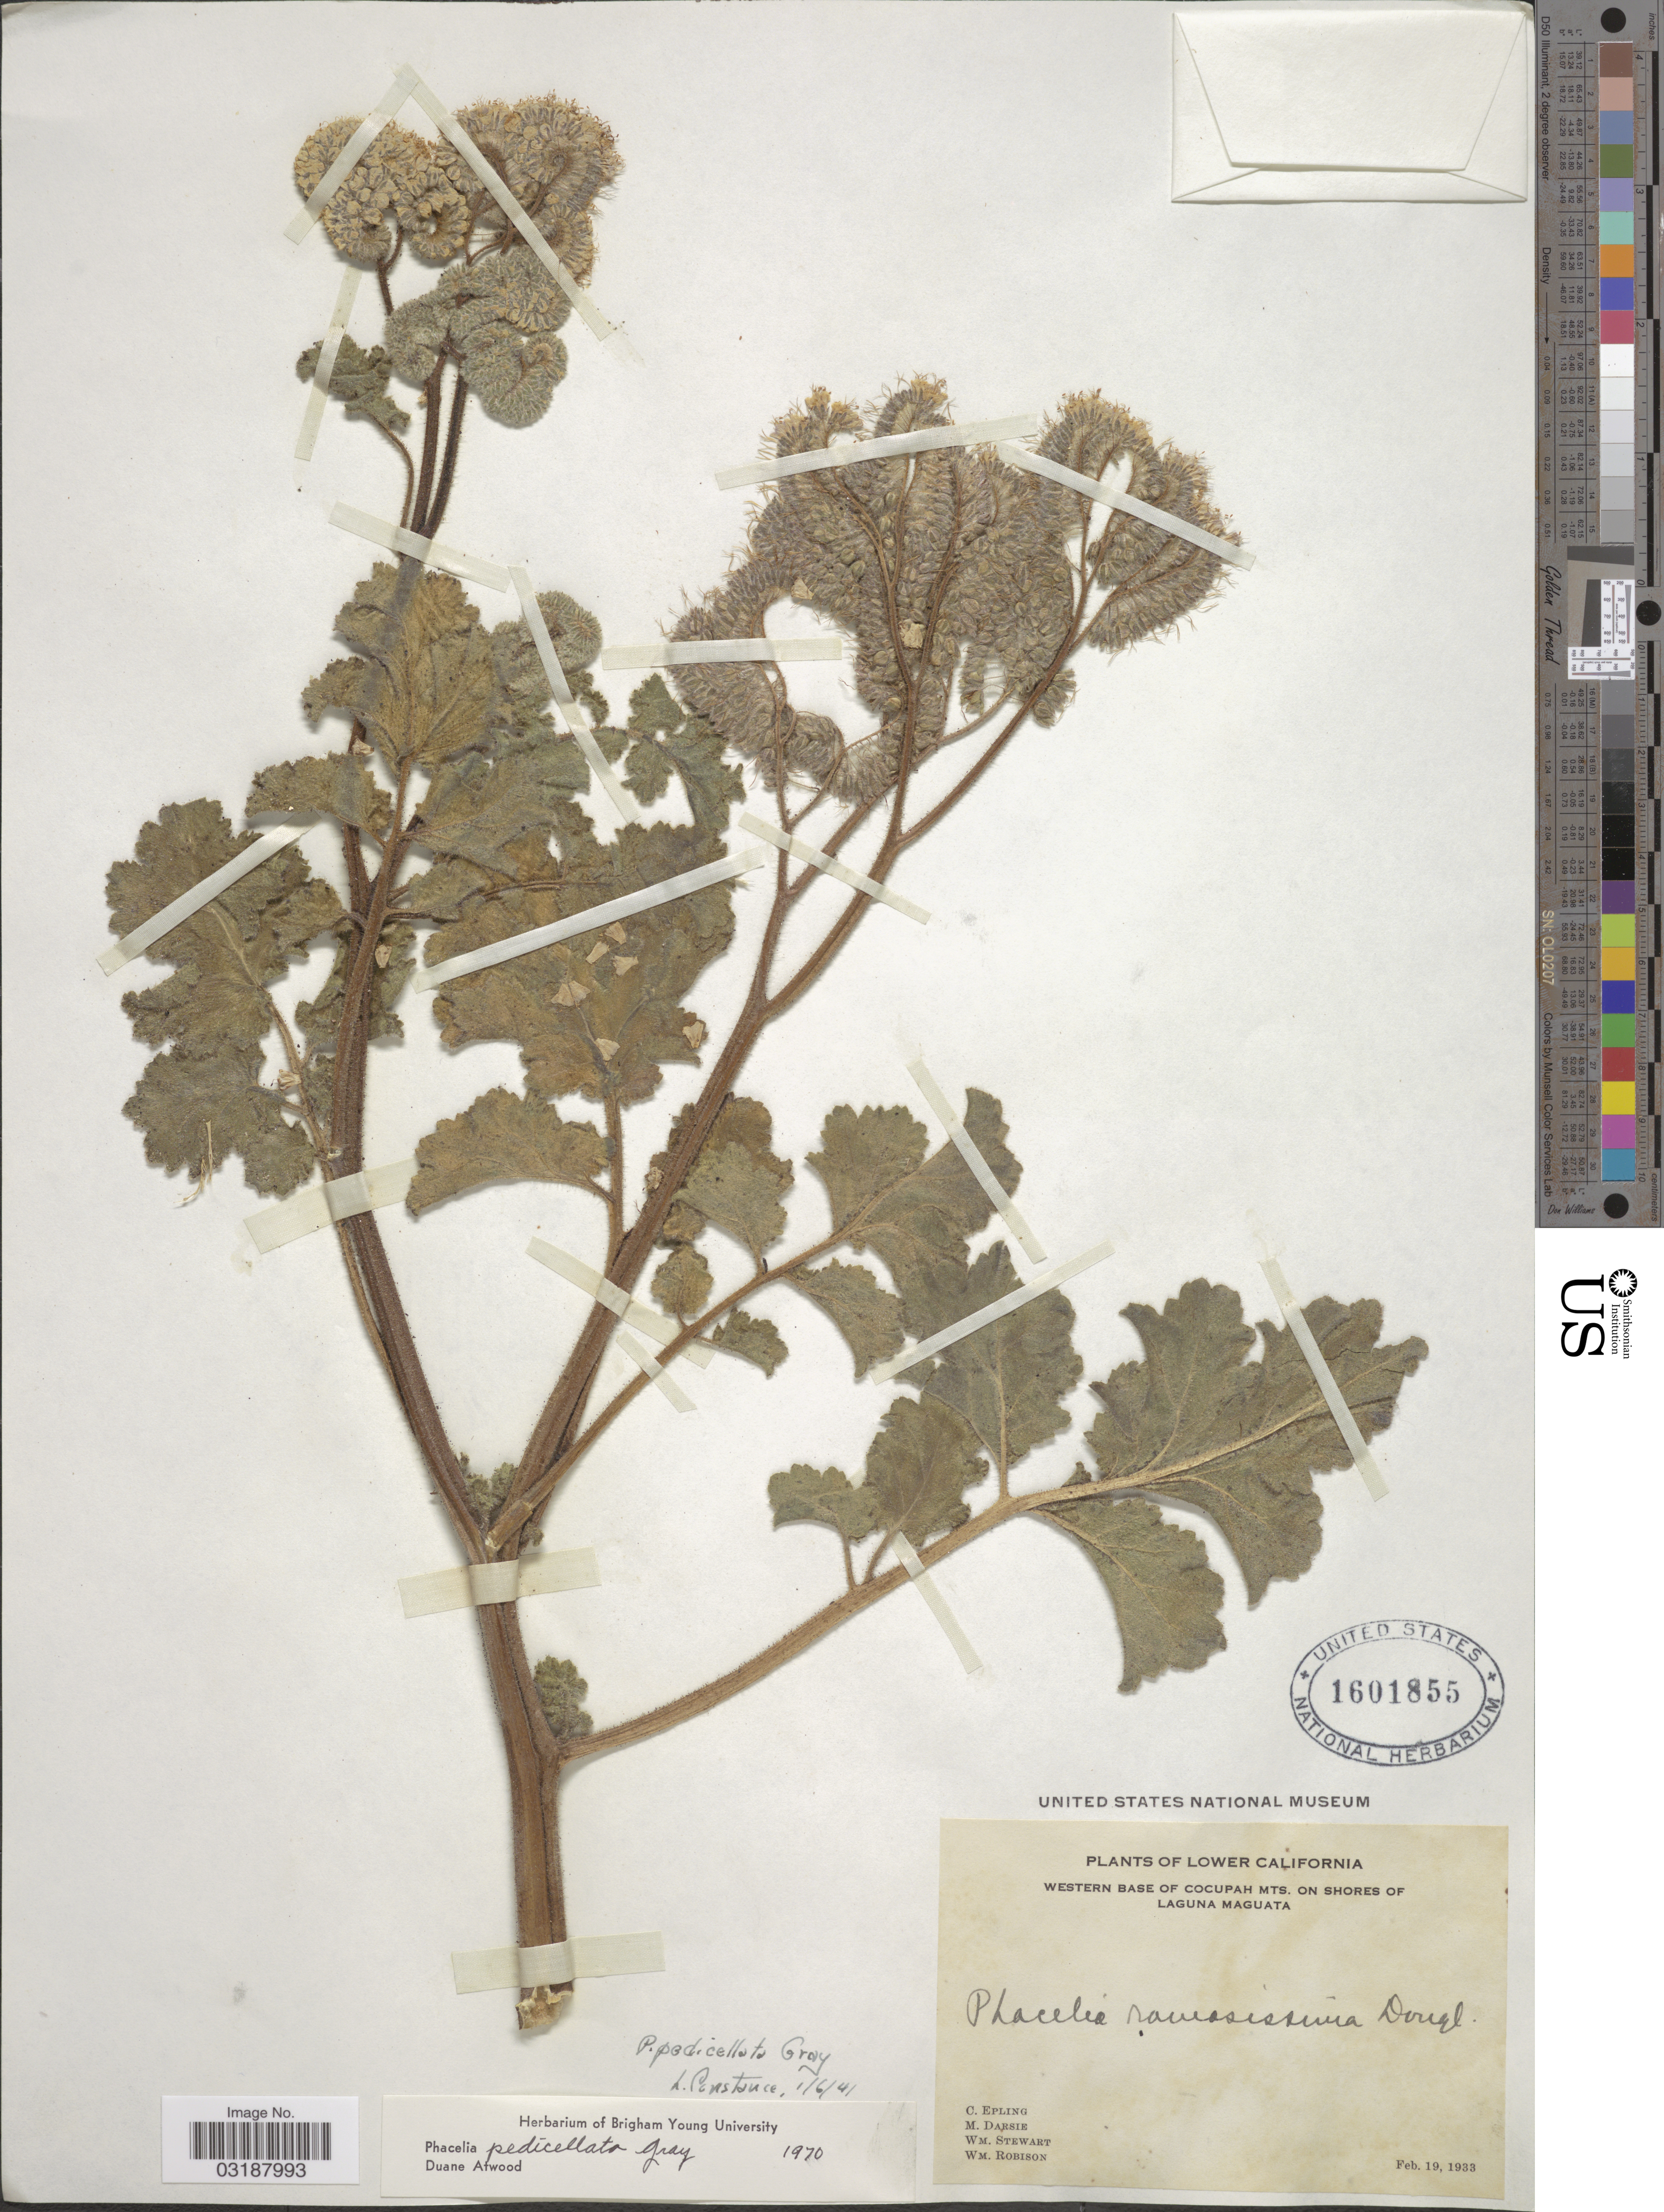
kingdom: Plantae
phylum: Tracheophyta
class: Magnoliopsida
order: Boraginales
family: Hydrophyllaceae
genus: Phacelia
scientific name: Phacelia pedicellata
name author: A. Gray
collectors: C. C. Epling, M. Darsie, W. Stewart & W. Robison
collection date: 1933-02-19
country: Mexico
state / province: Baja California Norte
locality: Lower California, Western Base of Cocupah Mts. on Shores of Laguna Maguata.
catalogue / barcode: US 1601855